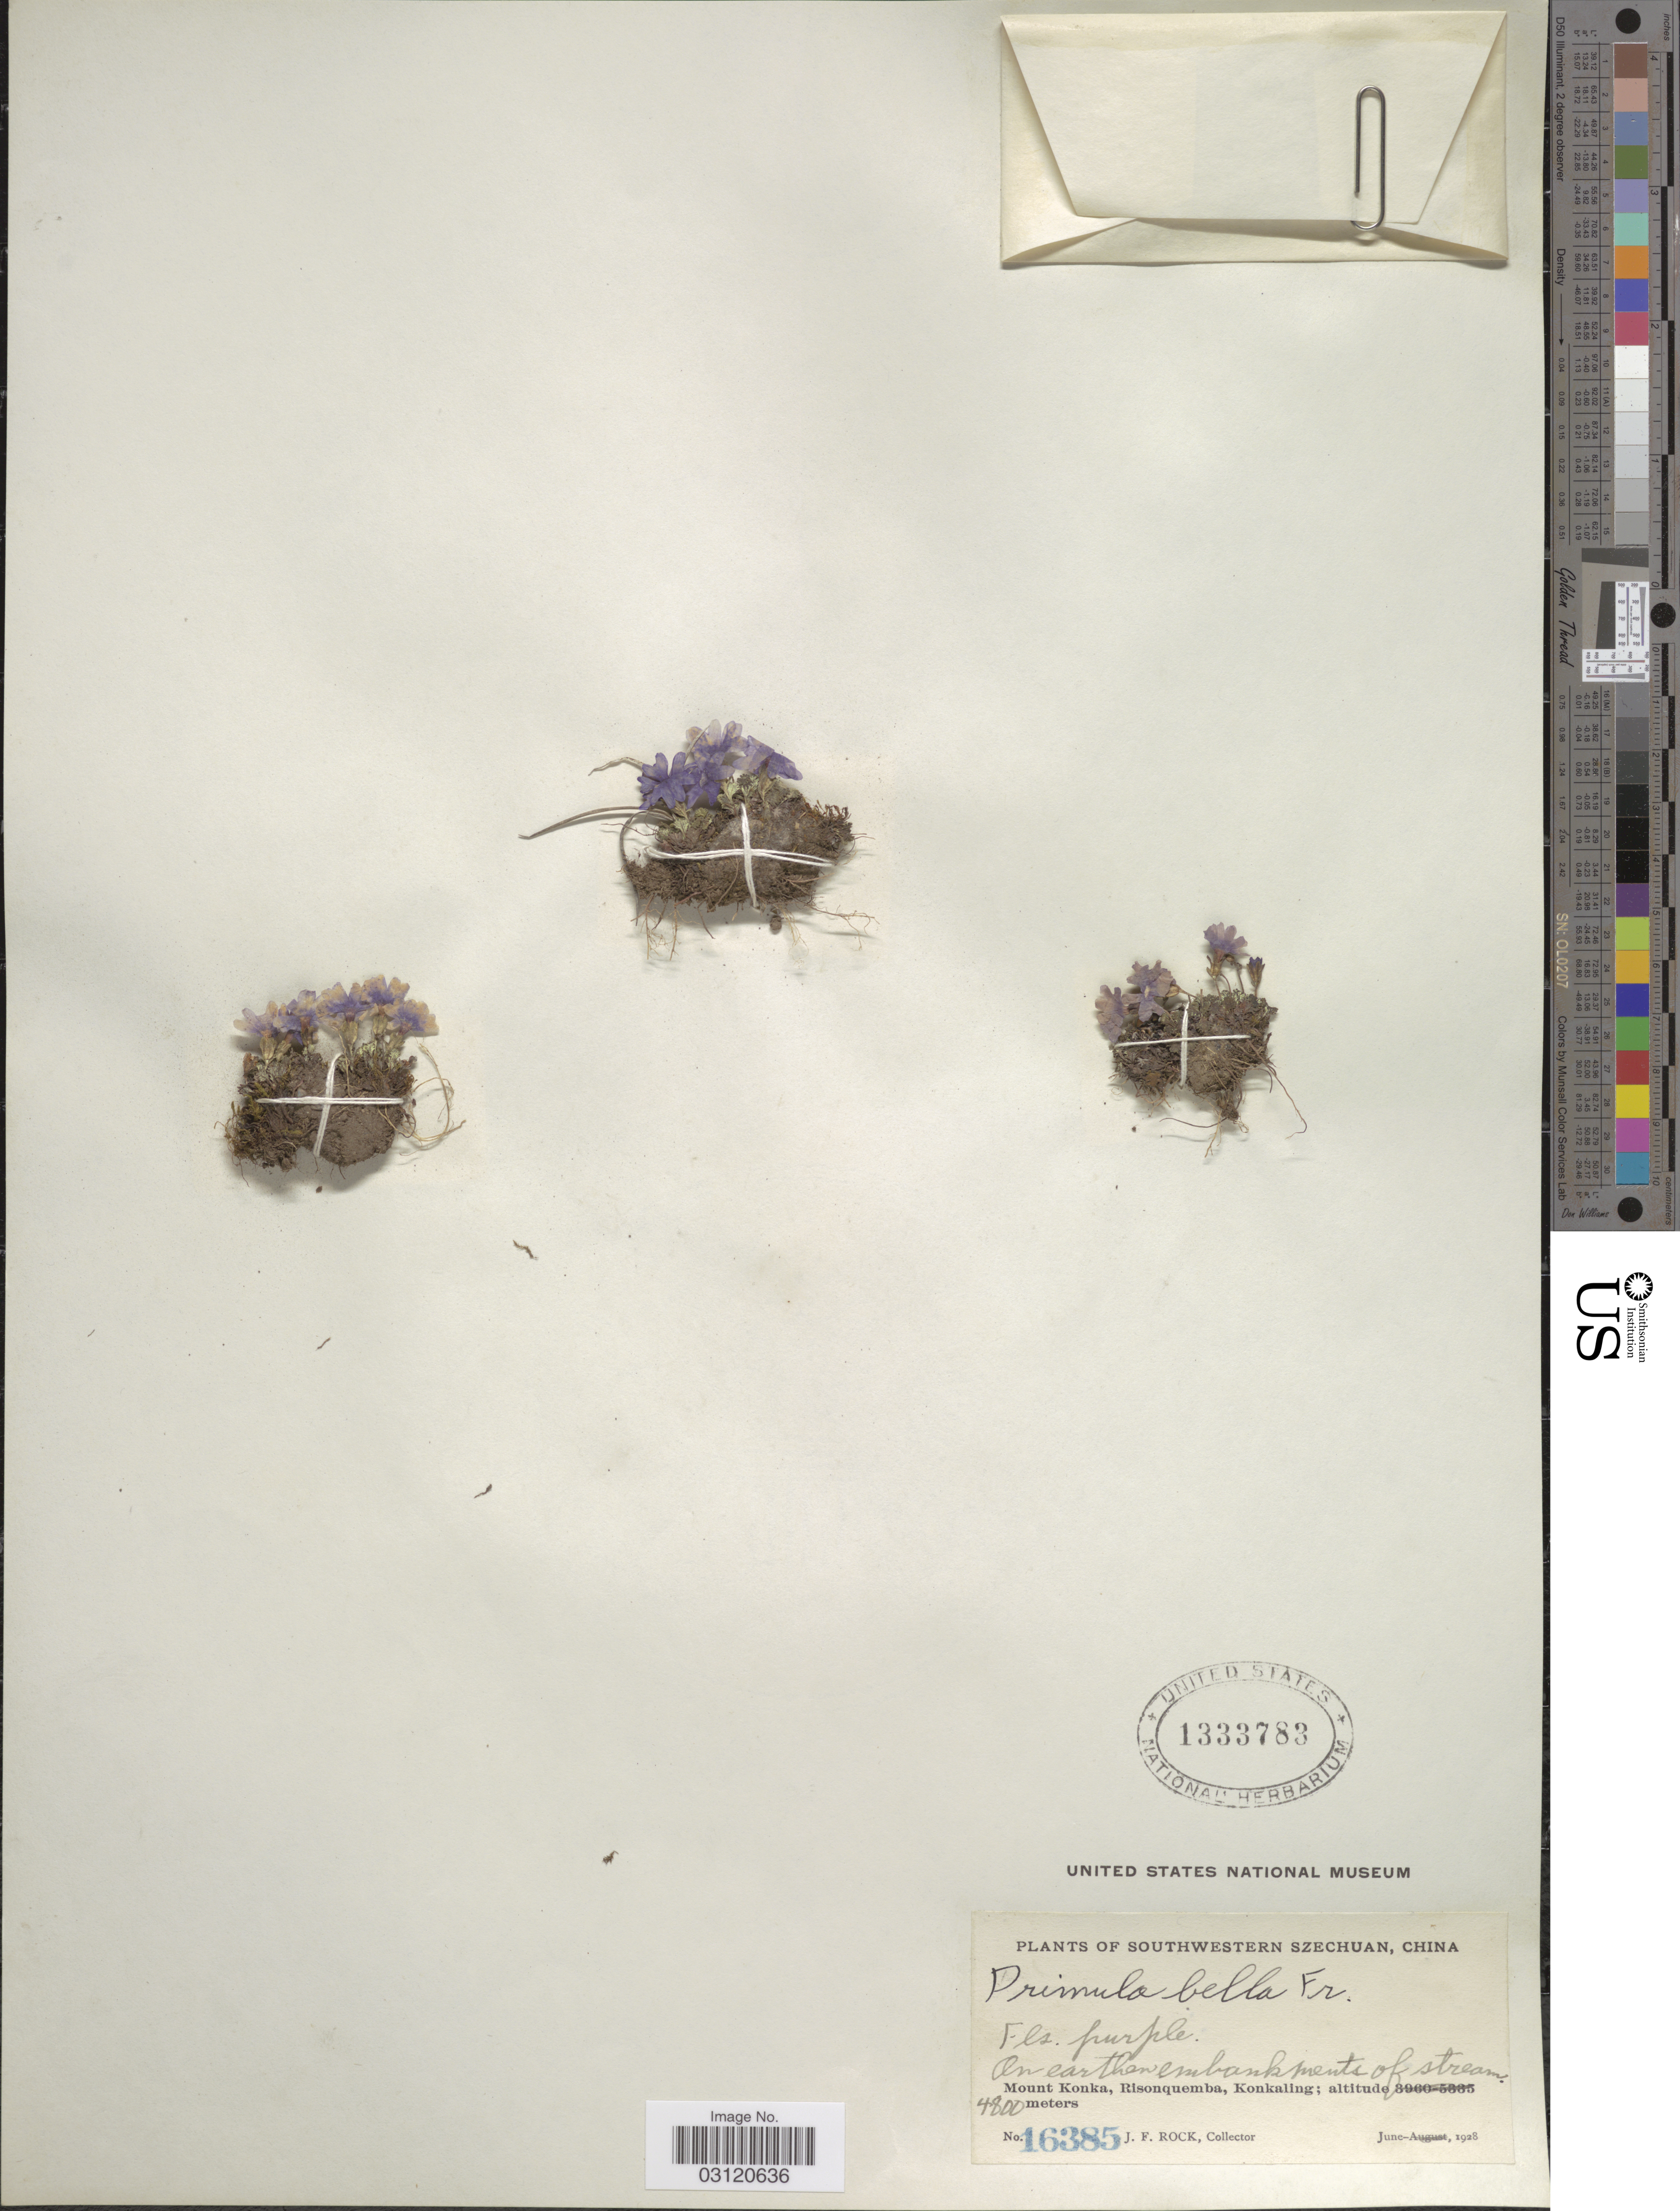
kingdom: Plantae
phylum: Tracheophyta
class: Magnoliopsida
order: Ericales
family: Primulaceae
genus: Primula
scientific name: Primula bella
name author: Franch.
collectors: J. Rock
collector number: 16385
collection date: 1928-06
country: China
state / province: Sichuan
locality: Southwestern Szechuan. Mount Konka, Risonquemba, Konkaling.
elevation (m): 4800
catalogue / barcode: US 1333783